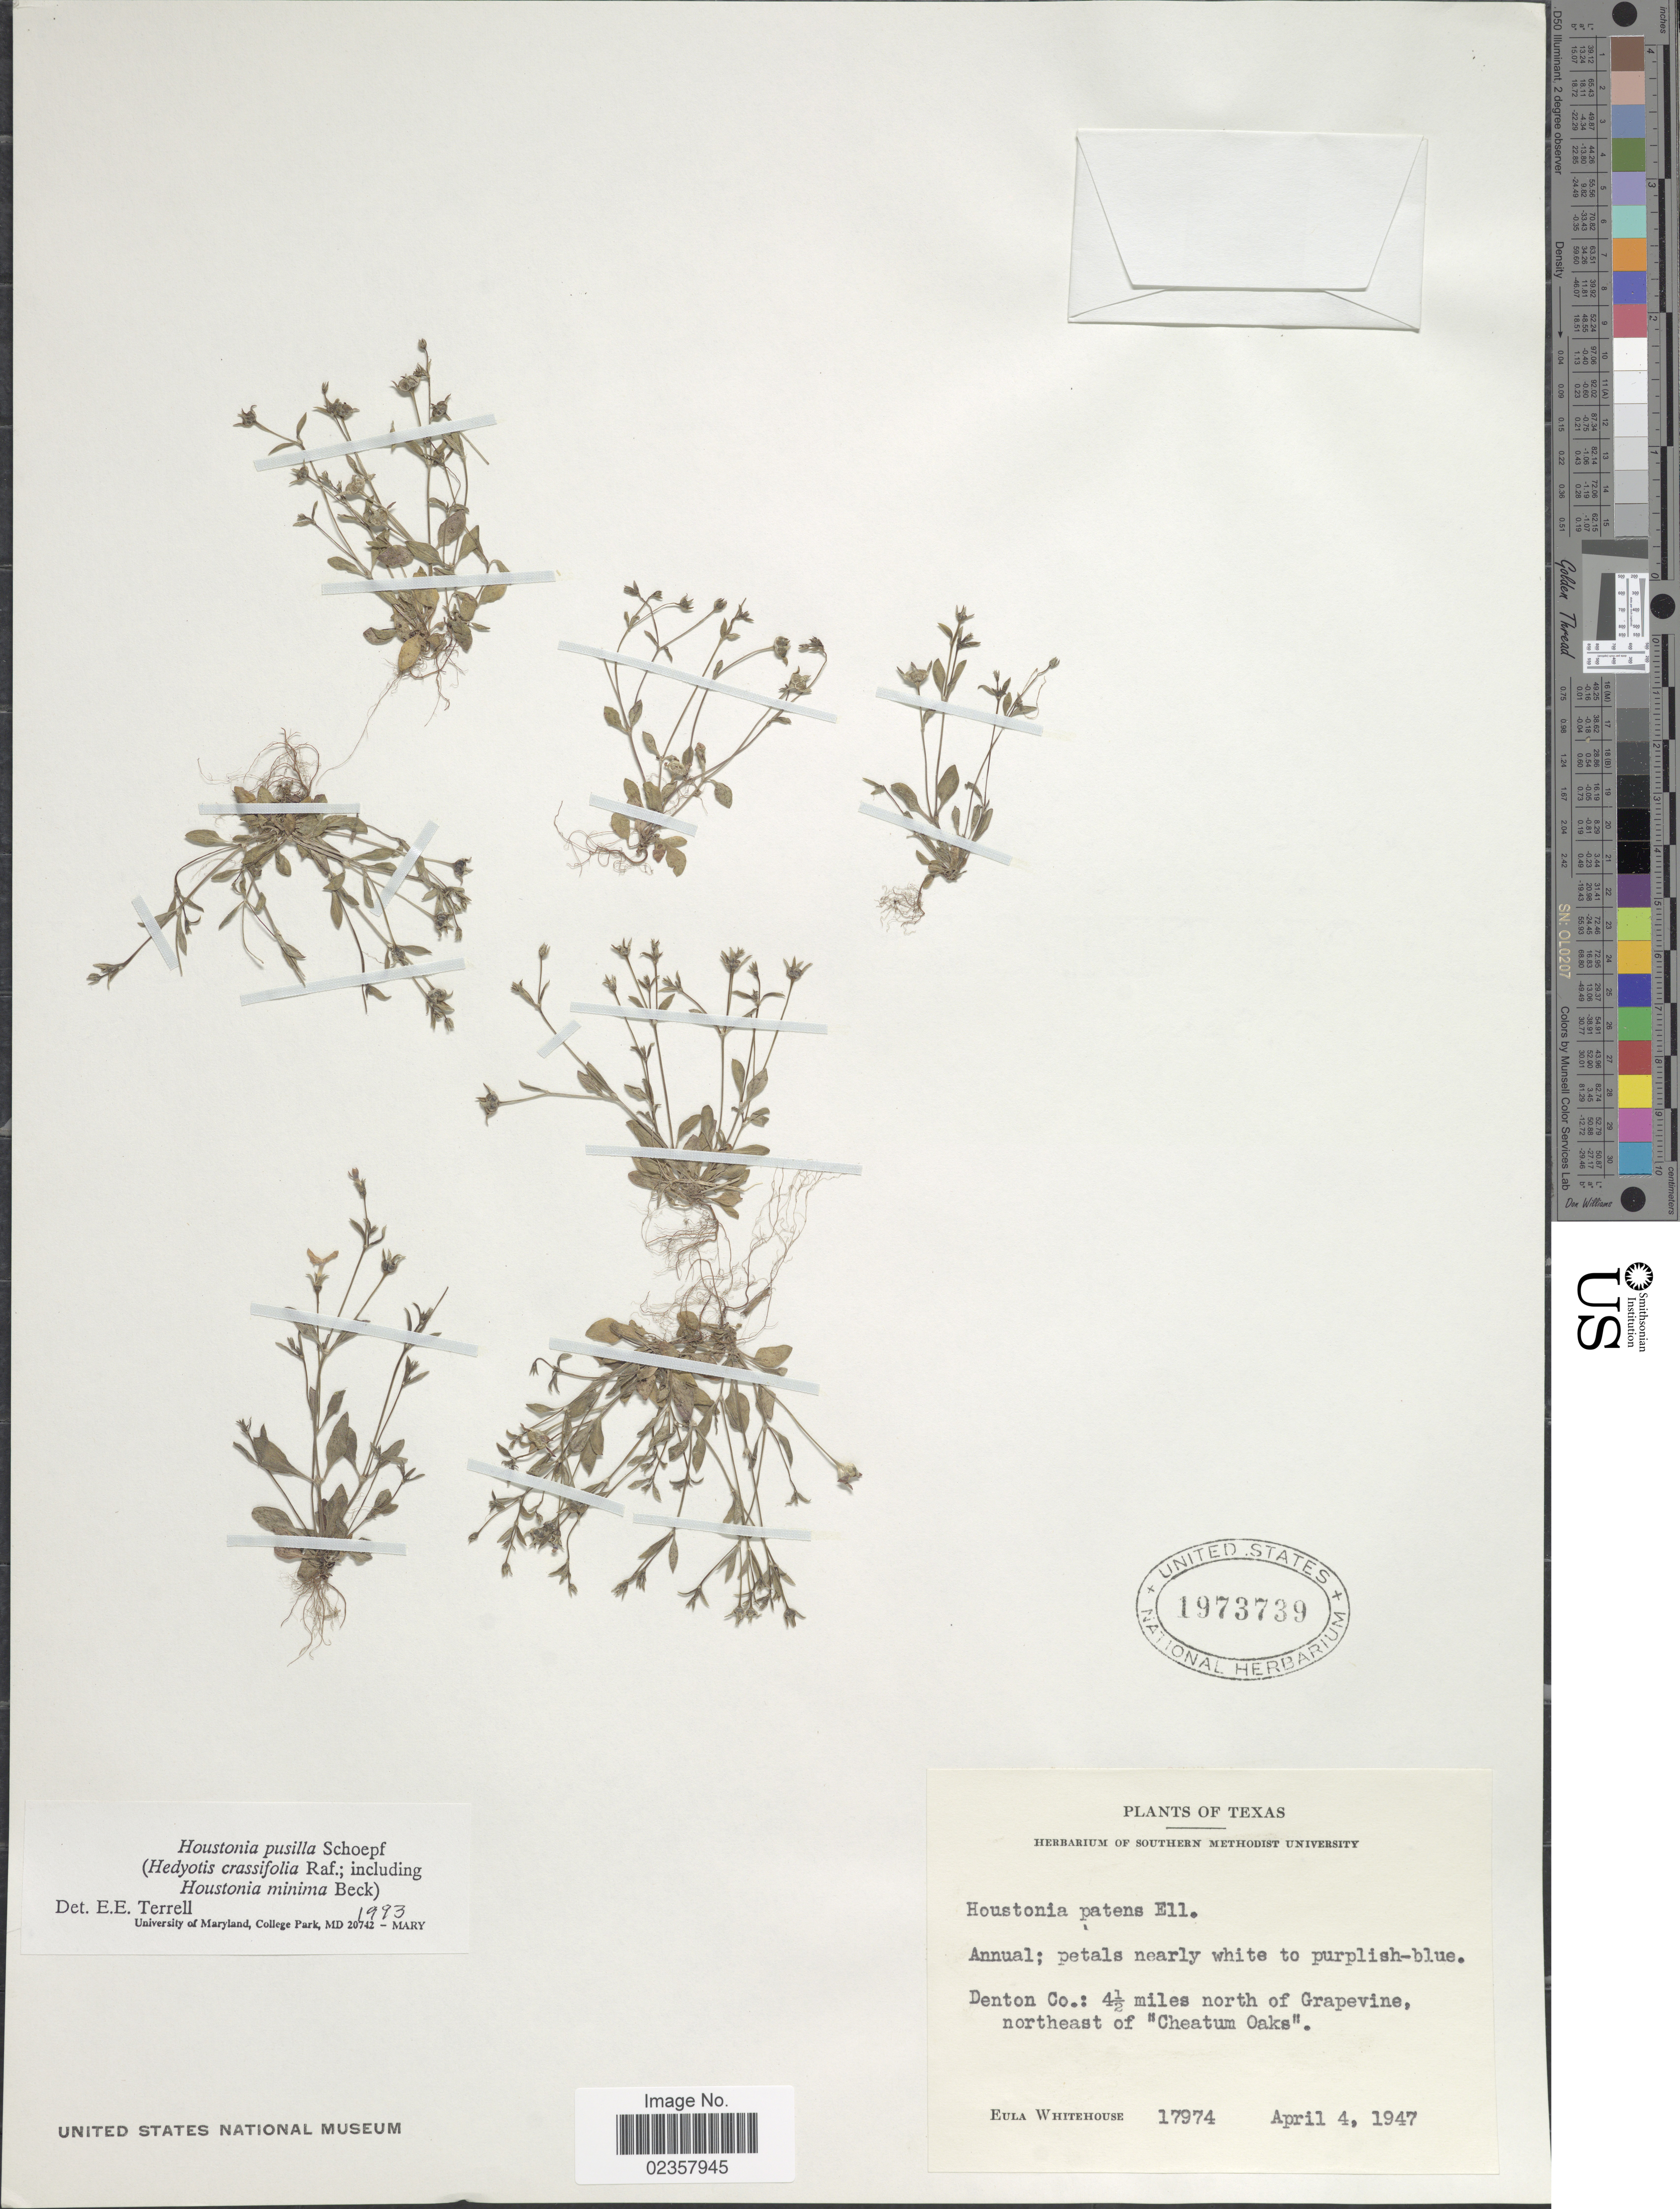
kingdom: Plantae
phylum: Tracheophyta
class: Magnoliopsida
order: Gentianales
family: Rubiaceae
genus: Houstonia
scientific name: Houstonia pusilla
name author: Schoepf.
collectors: E. Whitehouse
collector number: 17974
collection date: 1947-04-04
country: United States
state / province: Texas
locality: Denton Co.: 4½ miles north of Grapevine northeast of "Cheatum Oaks".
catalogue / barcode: US 1973739